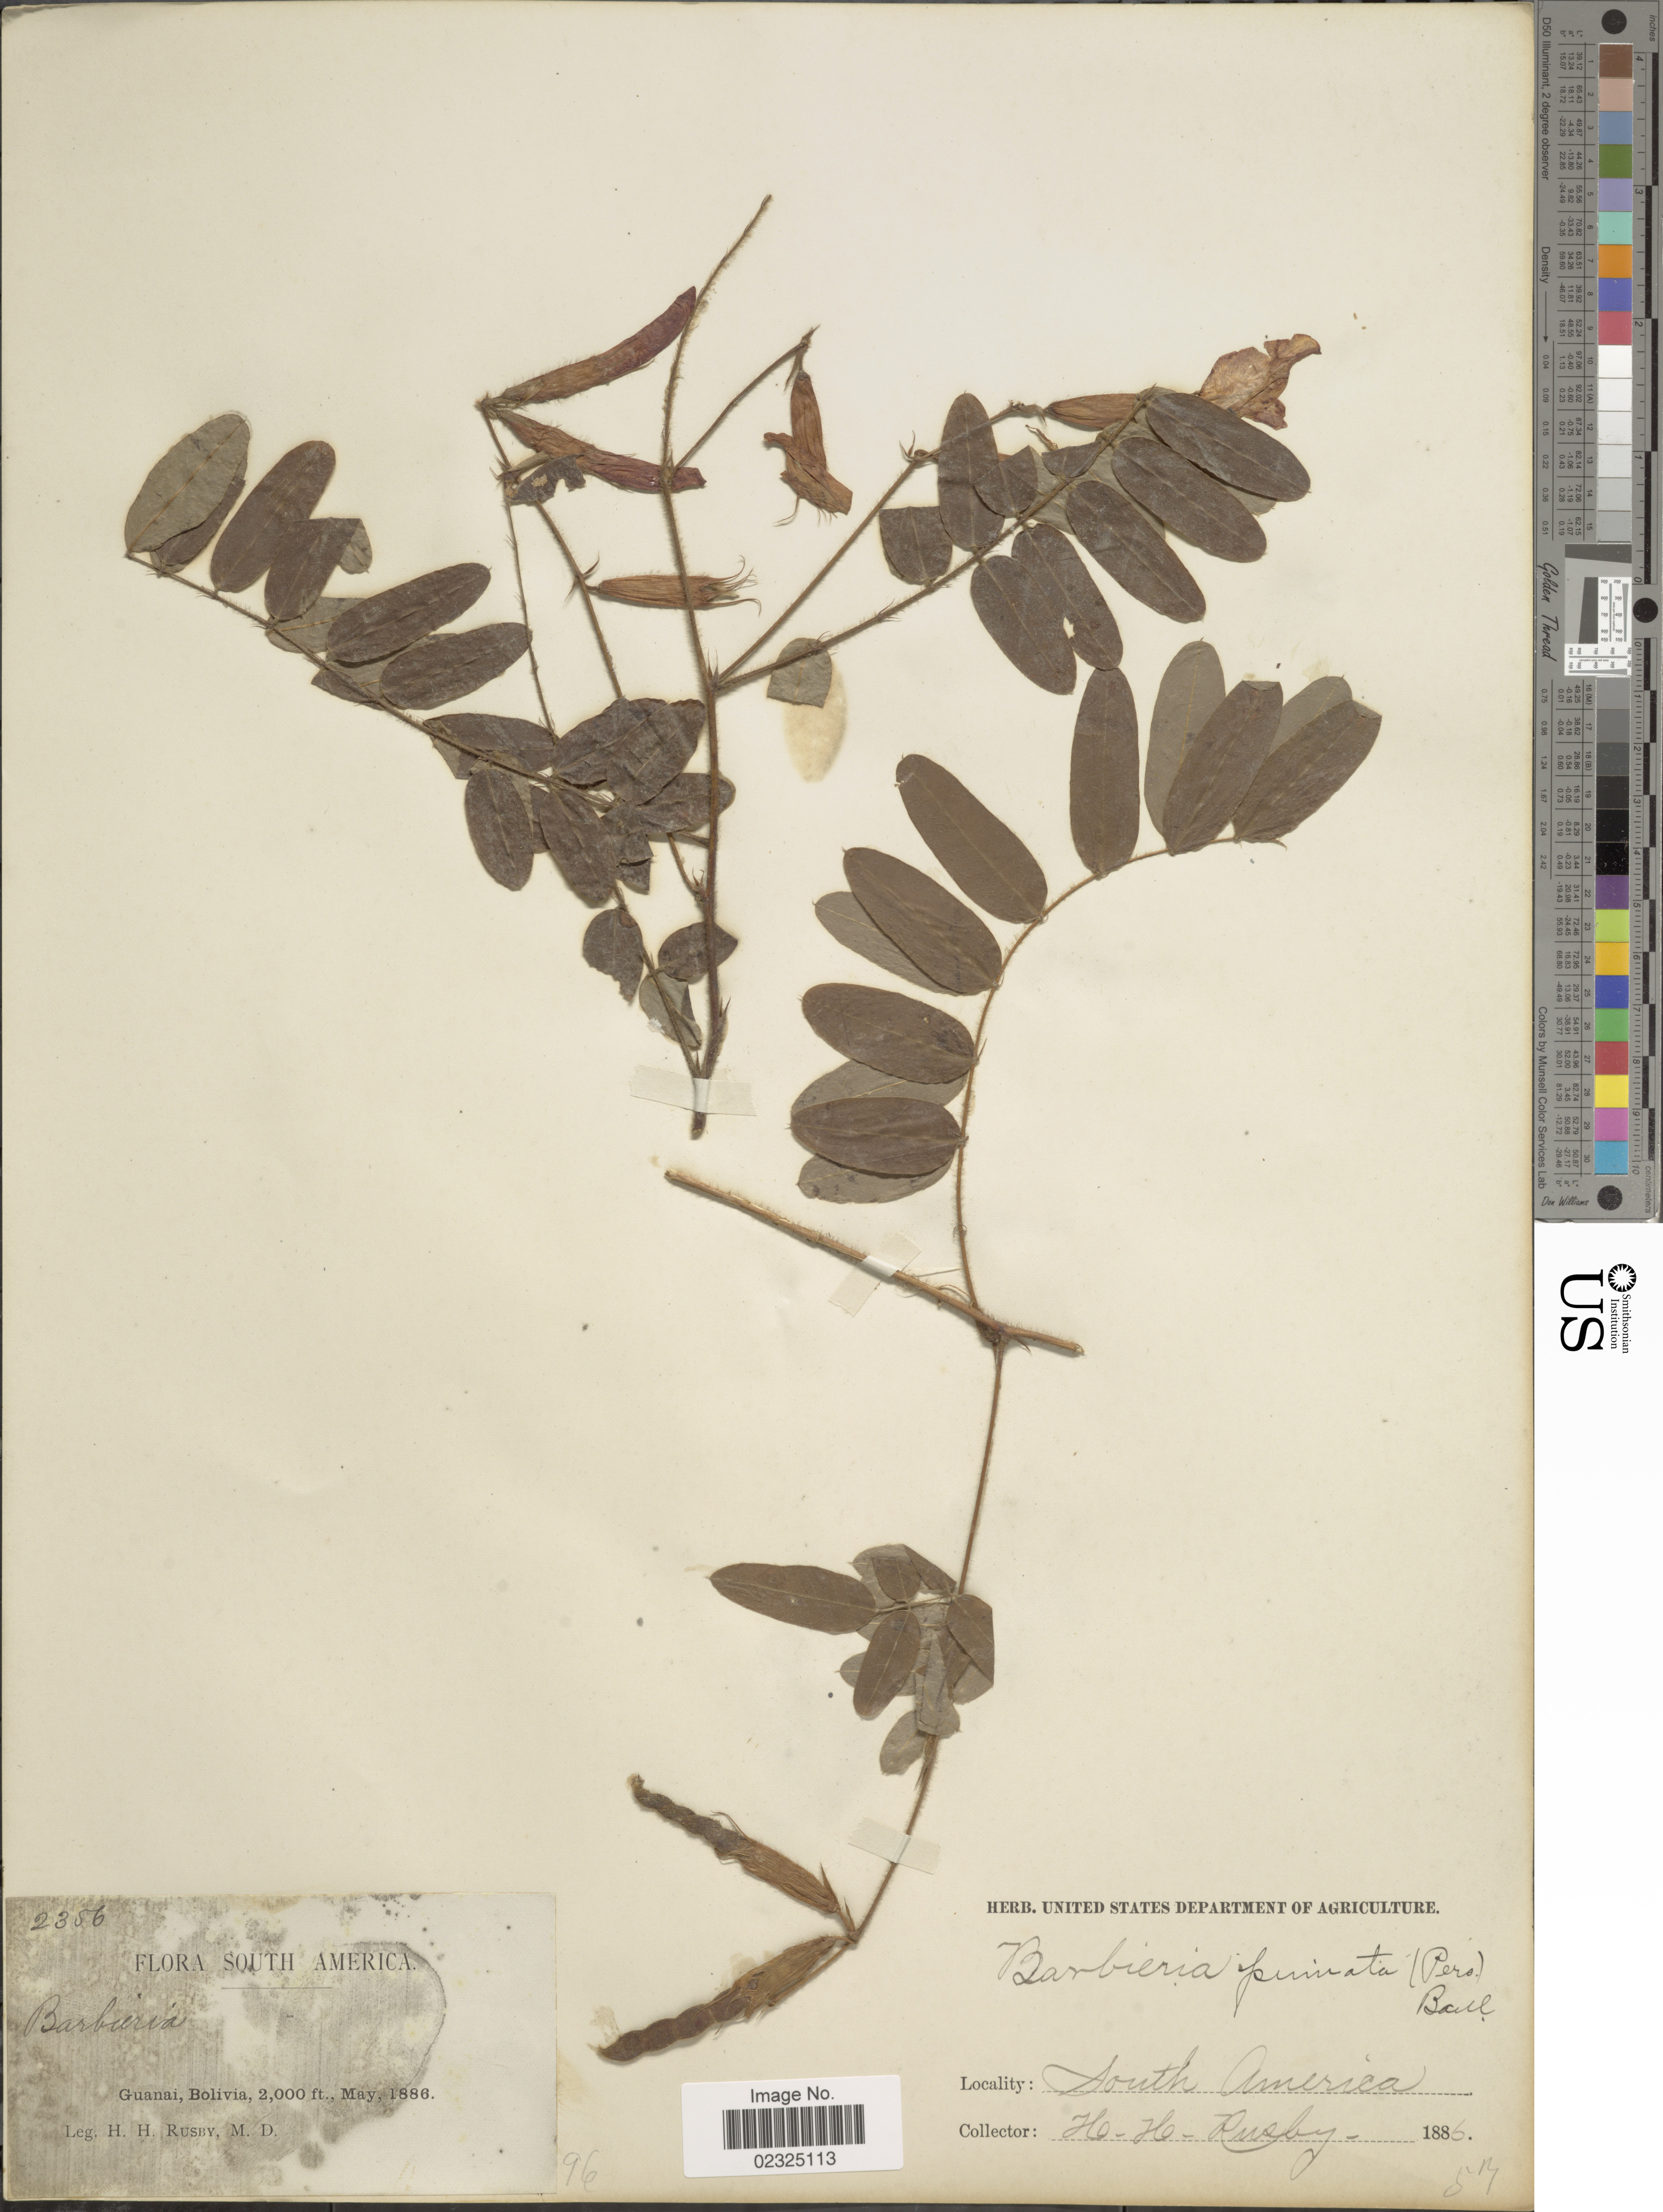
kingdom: Plantae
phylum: Tracheophyta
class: Magnoliopsida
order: Fabales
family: Fabaceae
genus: Barbieria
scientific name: Barbieria sp.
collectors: H. H. Rusby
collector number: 2356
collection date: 1886-05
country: Bolivia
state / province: La Páz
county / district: Larecaja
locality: Guanay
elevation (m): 610